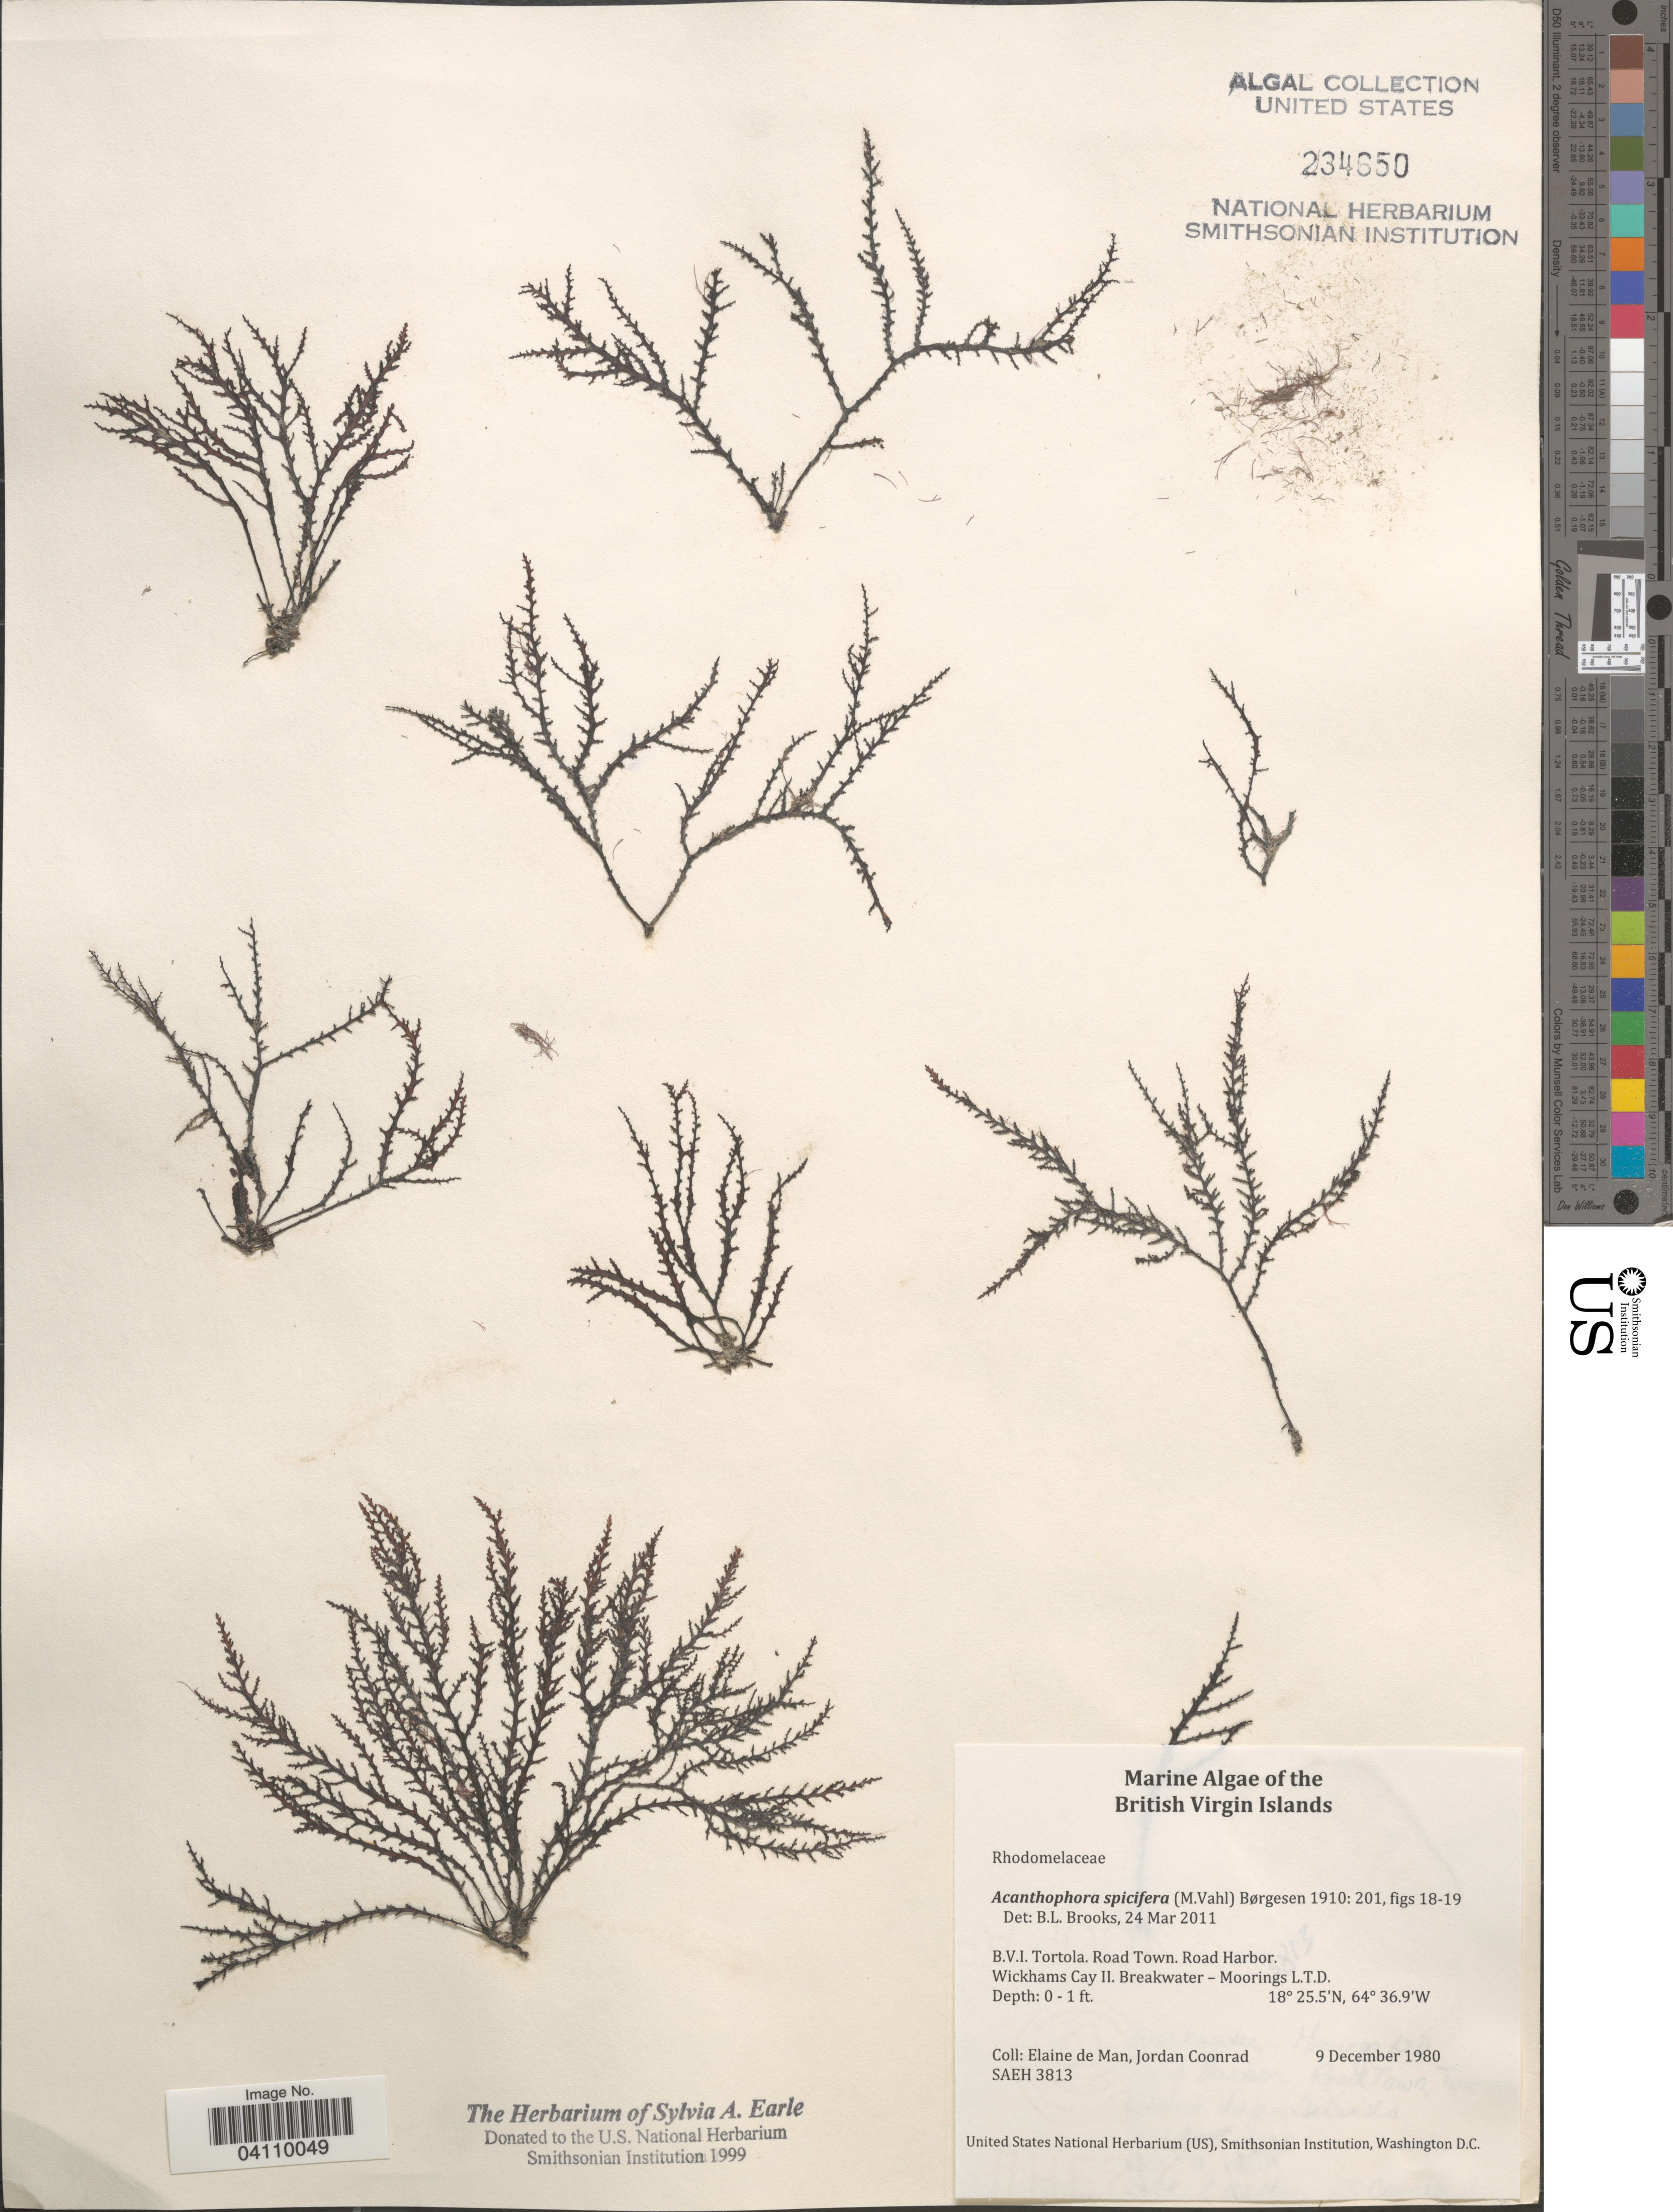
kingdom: Plantae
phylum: Rhodophyta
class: Florideophyceae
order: Ceramiales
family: Rhodomelaceae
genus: Acanthophora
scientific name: Acanthophora spicifera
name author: (Vahl) Børgesen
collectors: E. de Man & J. Coonrad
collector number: SAEH 3813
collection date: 1980-12-09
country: British Virgin Islands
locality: Tortola. Road Town. Road Harbor. Wickhams Cay II. Breakwater - Moorings L.T.D.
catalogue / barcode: US 234650